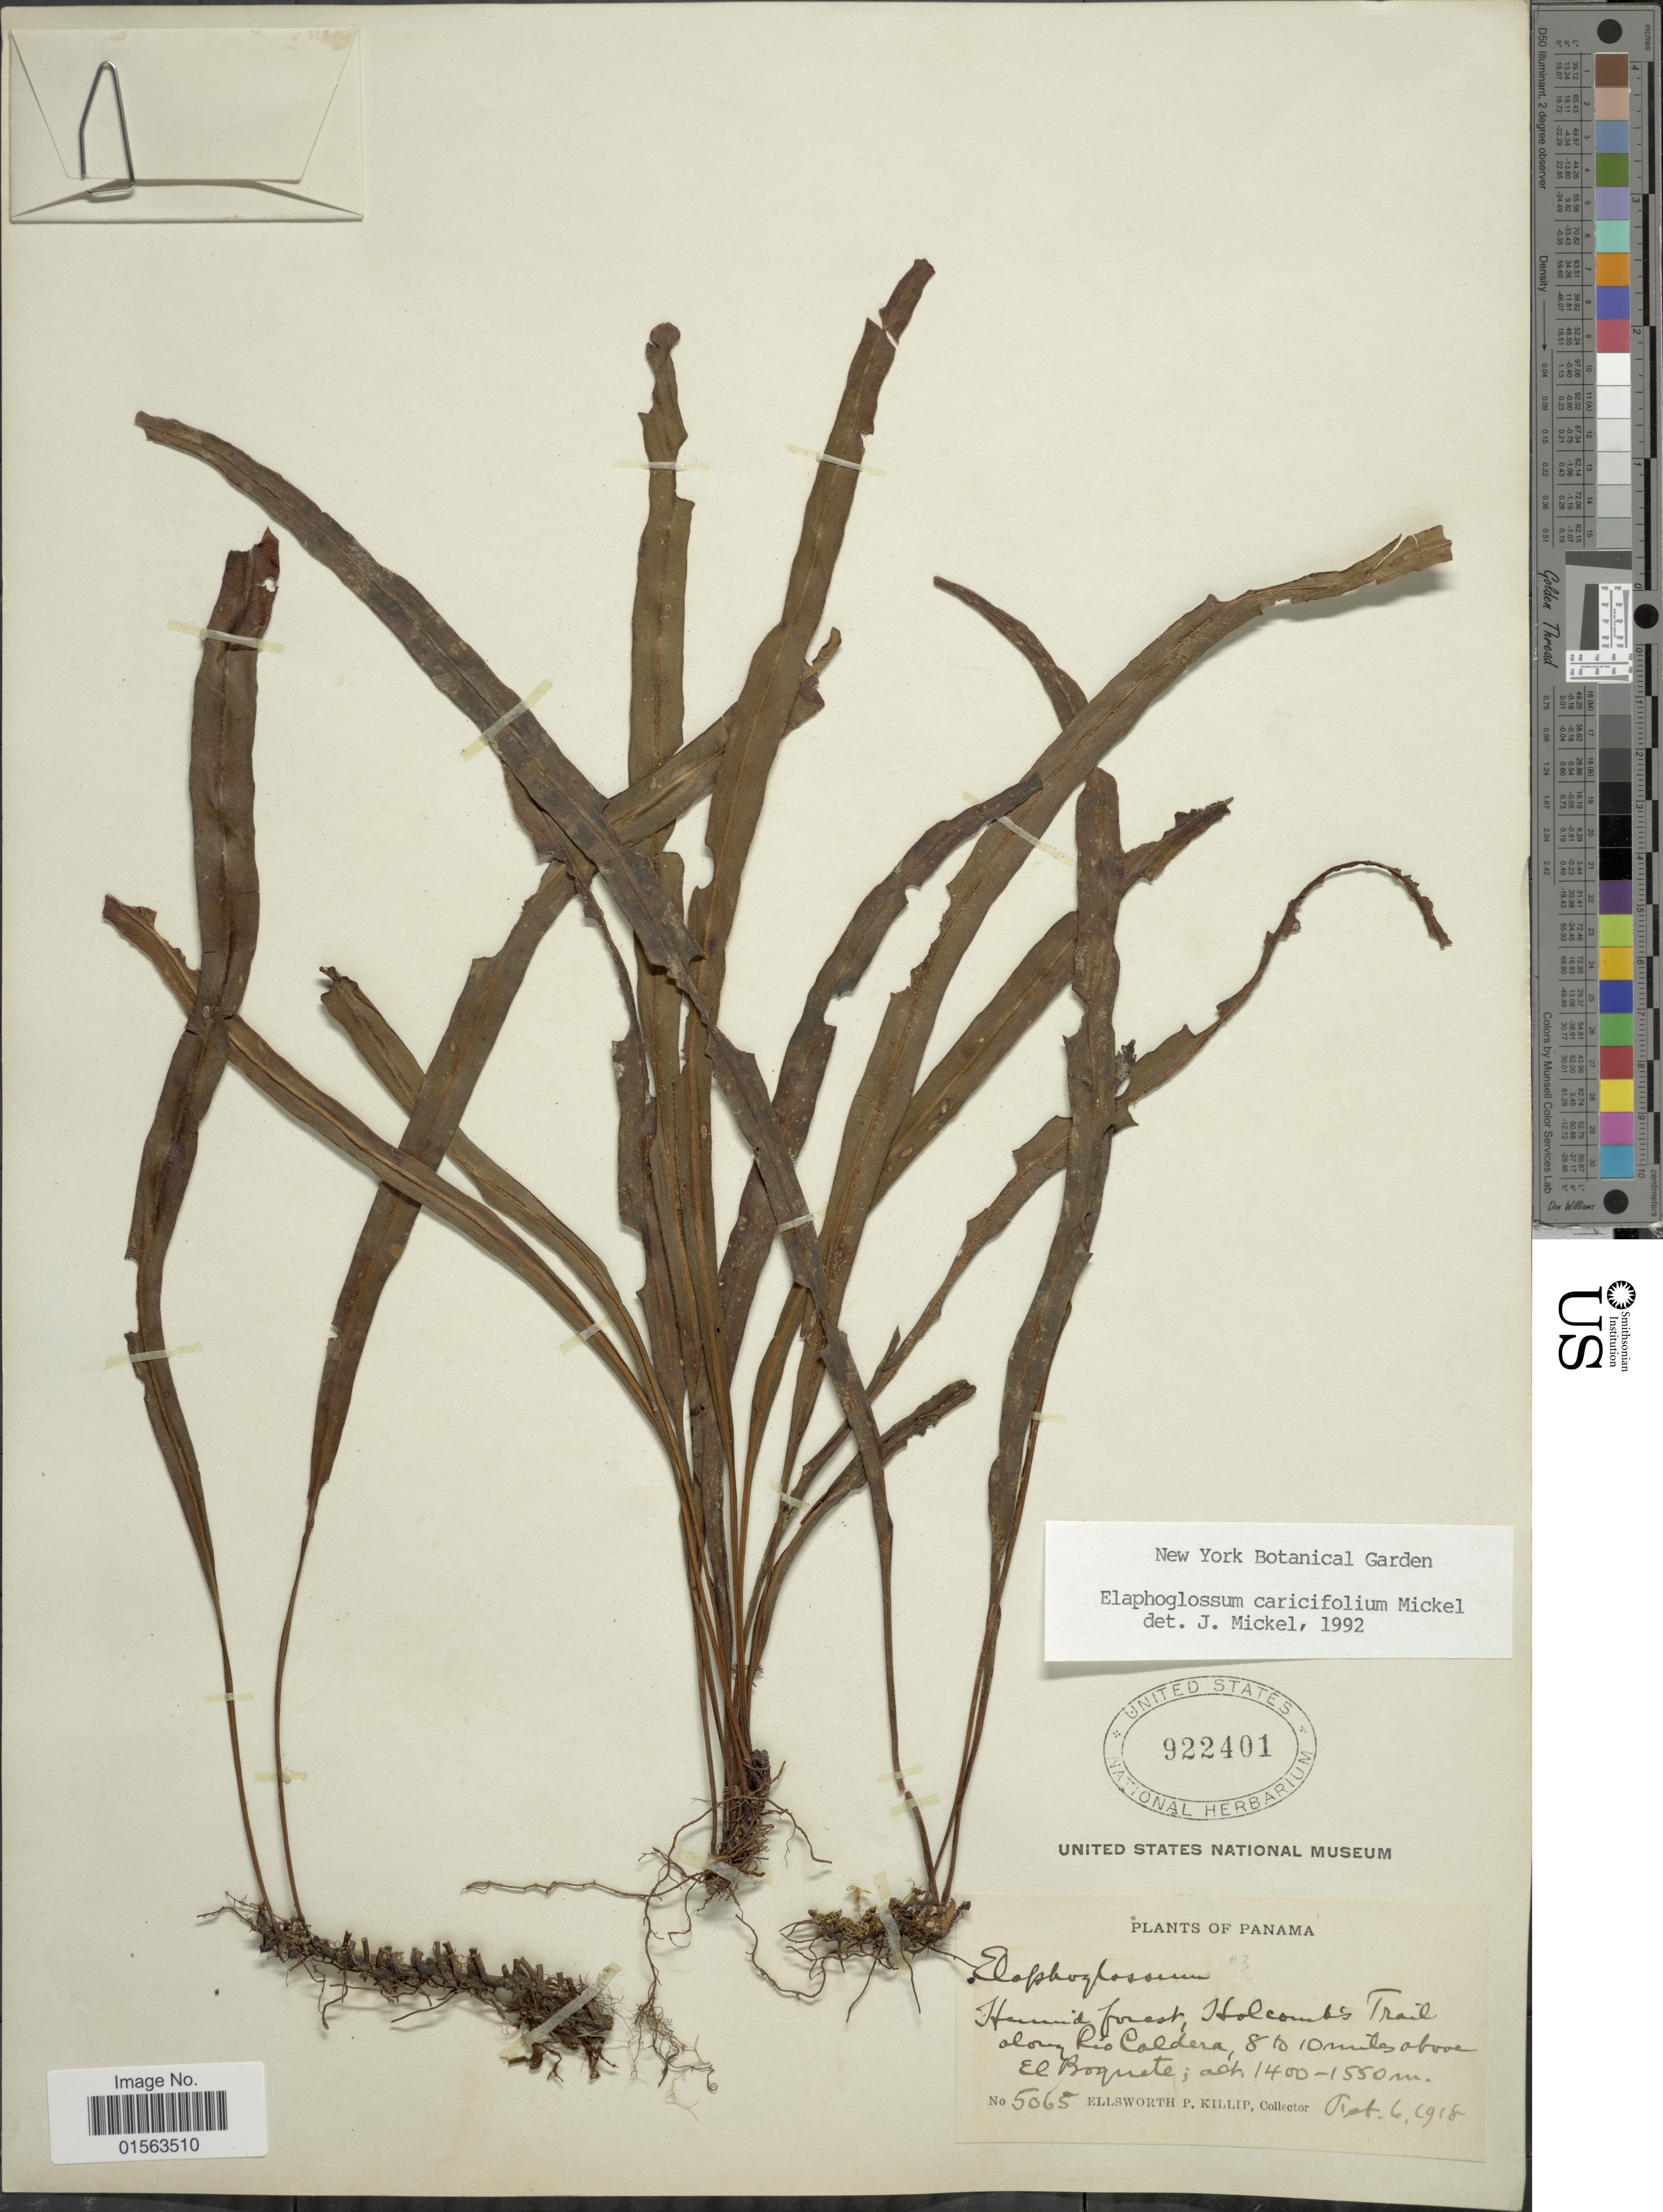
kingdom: Plantae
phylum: Tracheophyta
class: Polypodiopsida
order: Polypodiales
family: Dryopteridaceae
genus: Elaphoglossum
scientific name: Elaphoglossum caricifolium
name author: Mickel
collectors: E. P. Killip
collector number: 5065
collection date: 1918-02-06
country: Panama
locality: Humid forest, Holcomb's Trail above Rio Caldera, 8 to 10 miles above El Boquete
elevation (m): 1400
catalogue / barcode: US 922401